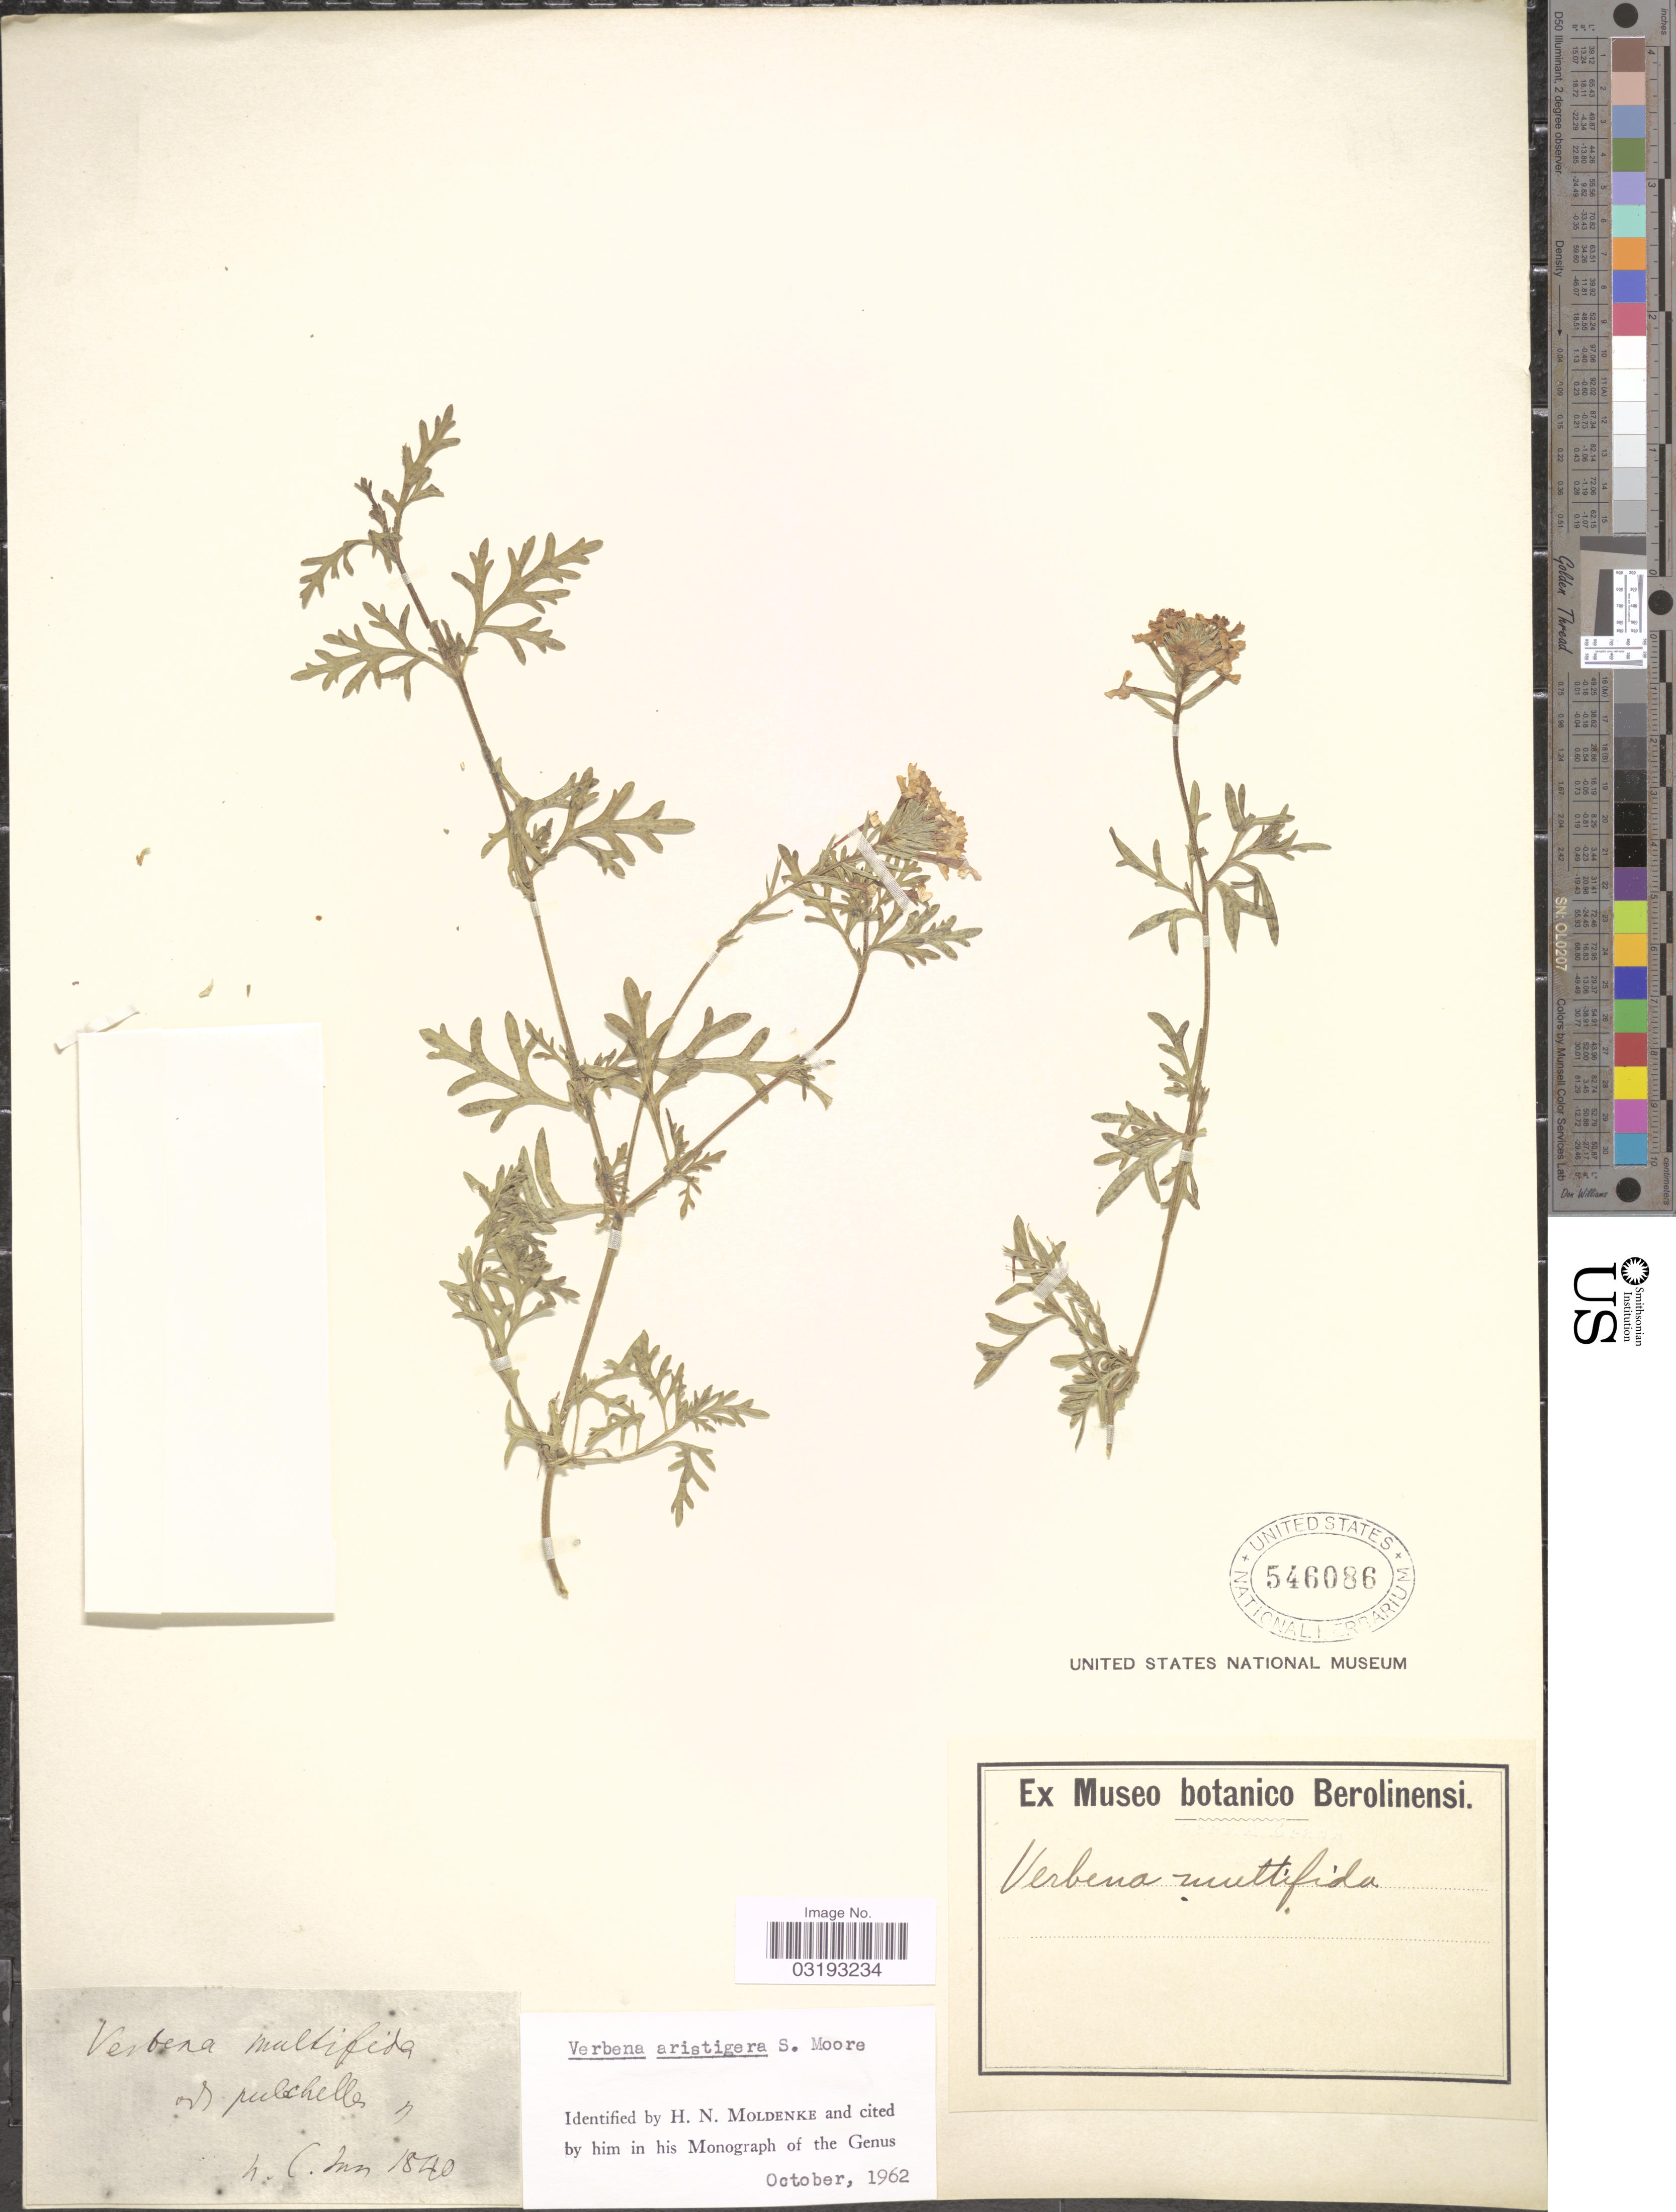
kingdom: Plantae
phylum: Tracheophyta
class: Magnoliopsida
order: Lamiales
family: Verbenaceae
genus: Verbena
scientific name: Verbena aristigera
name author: S. Moore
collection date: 1840-06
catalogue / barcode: US 546086